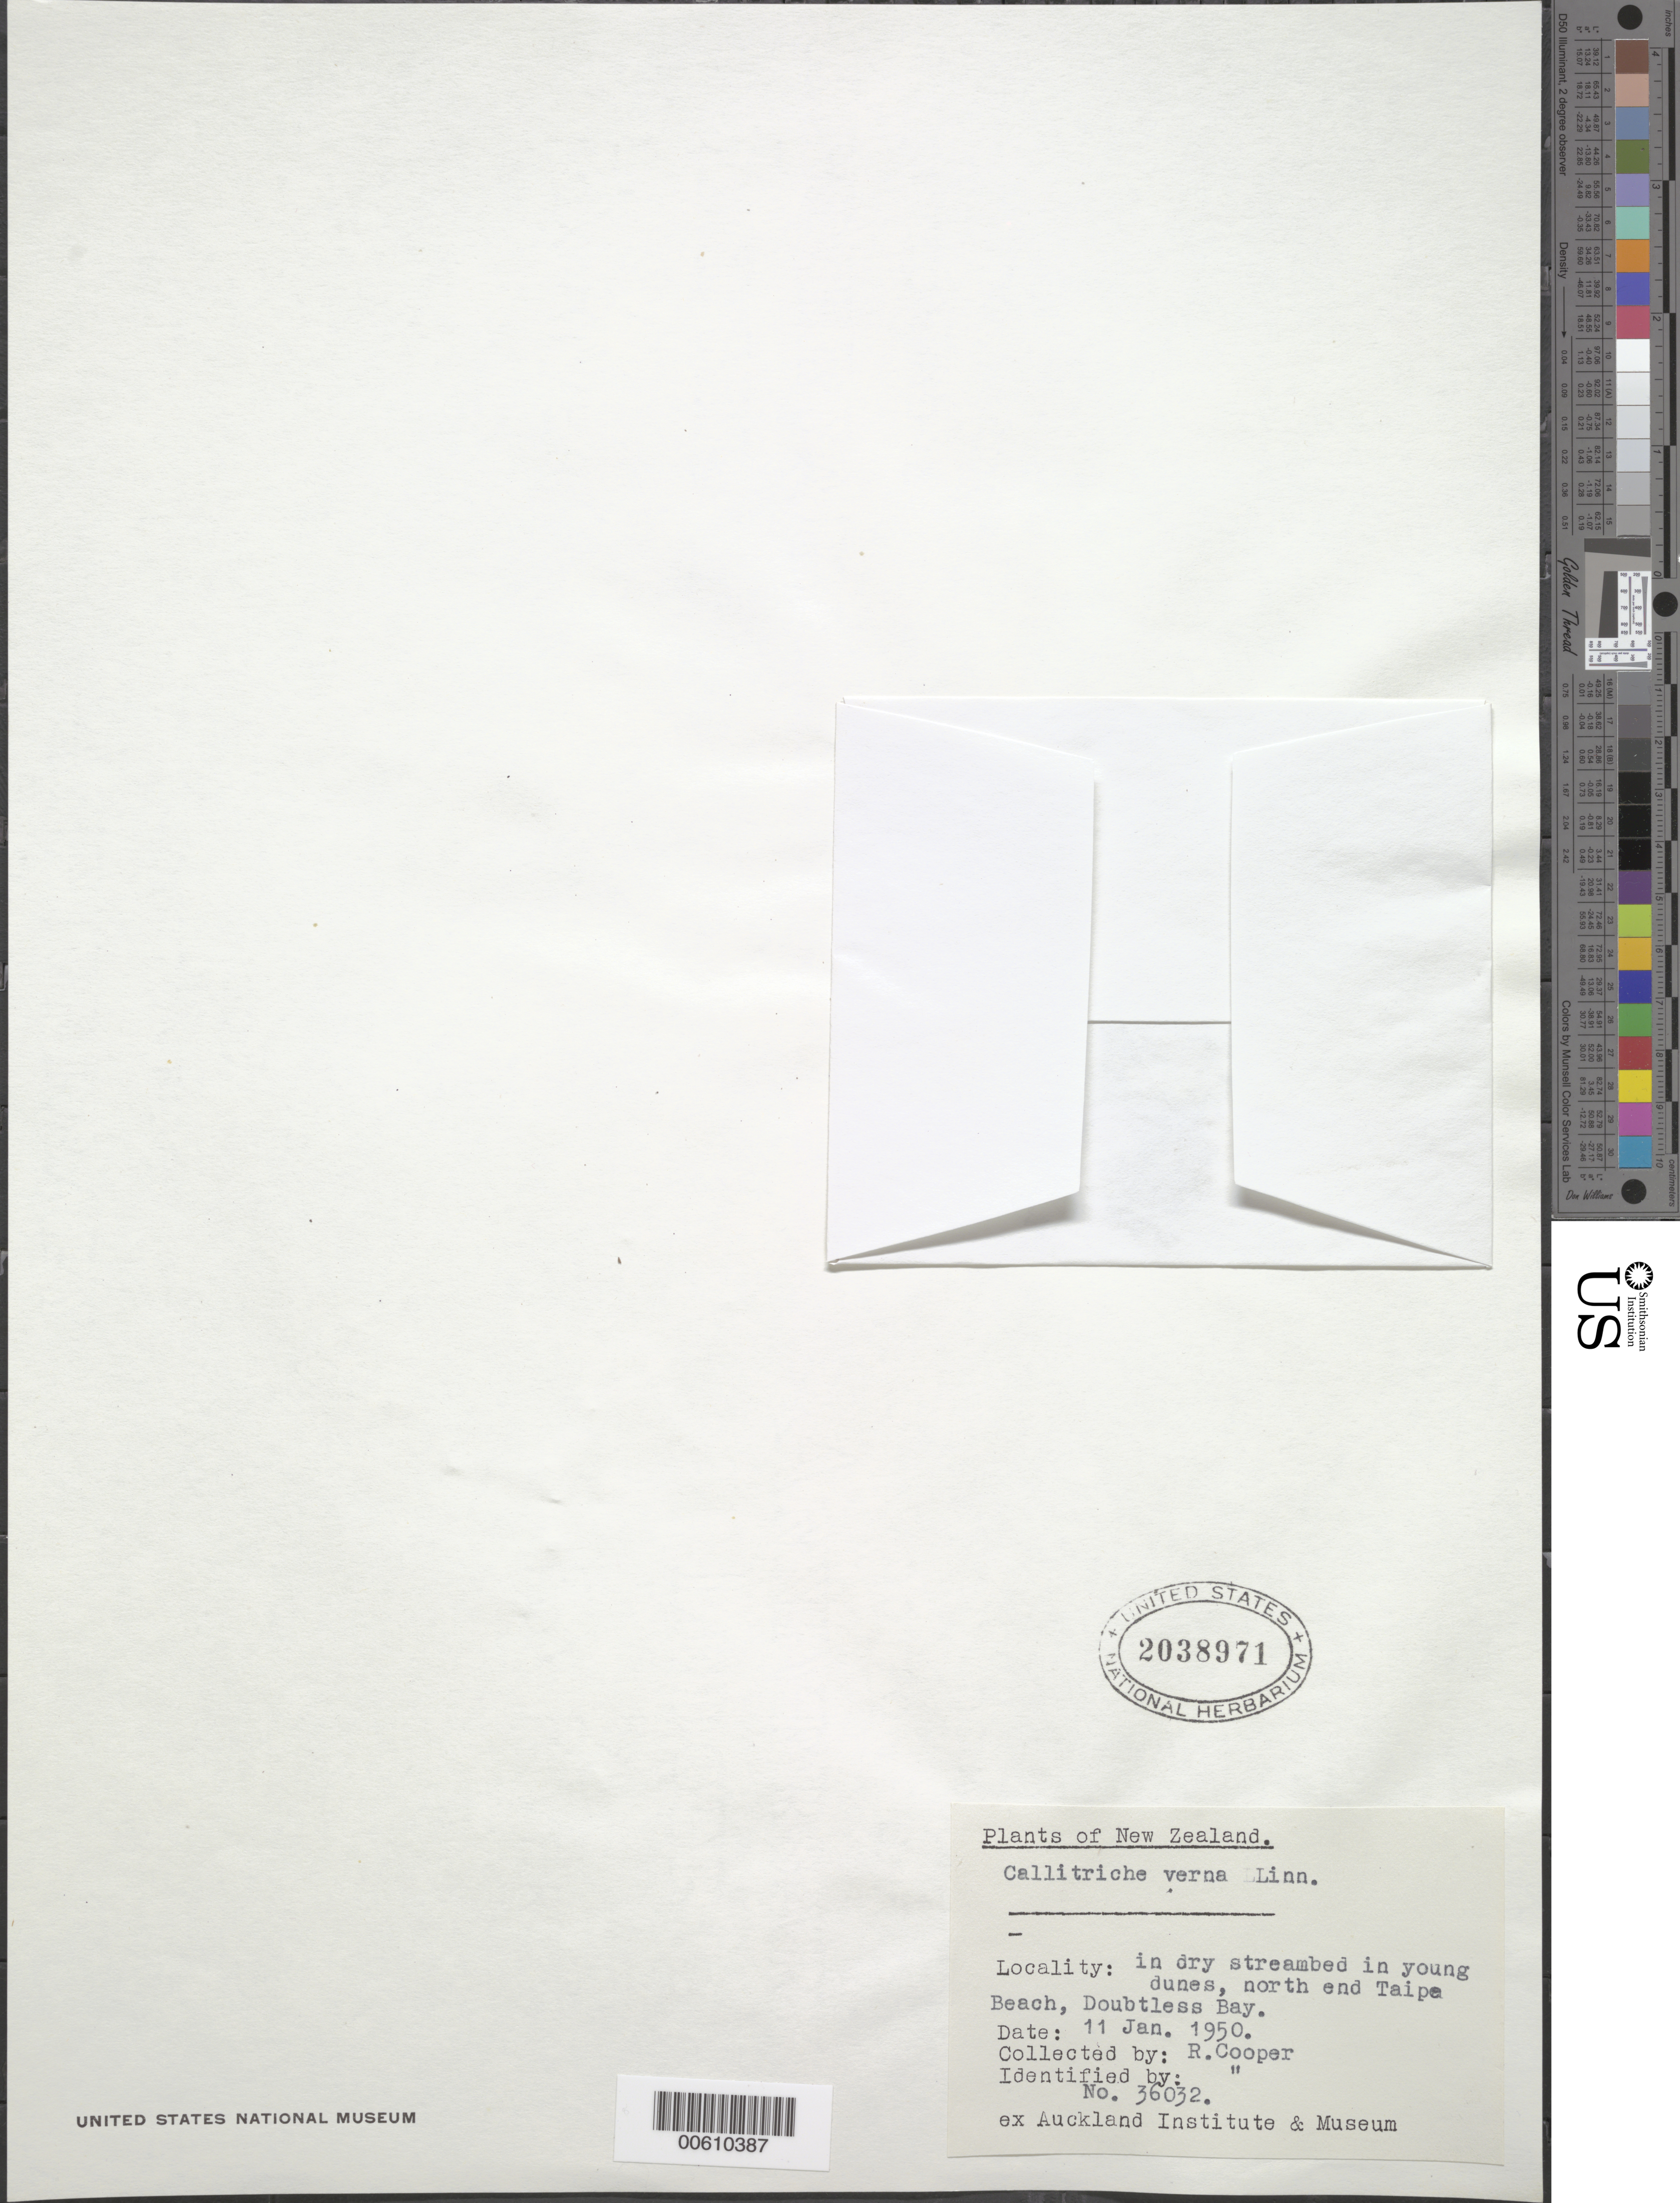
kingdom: Plantae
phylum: Tracheophyta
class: Magnoliopsida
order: Lamiales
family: Plantaginaceae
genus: Callitriche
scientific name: Callitriche verna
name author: L.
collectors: R. Cooper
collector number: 36032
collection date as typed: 11 Jan 1950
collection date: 1950-01-11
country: New Zealand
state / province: Auckland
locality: North end Taipa Beach, Doubtless Bay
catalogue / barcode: US 2038971